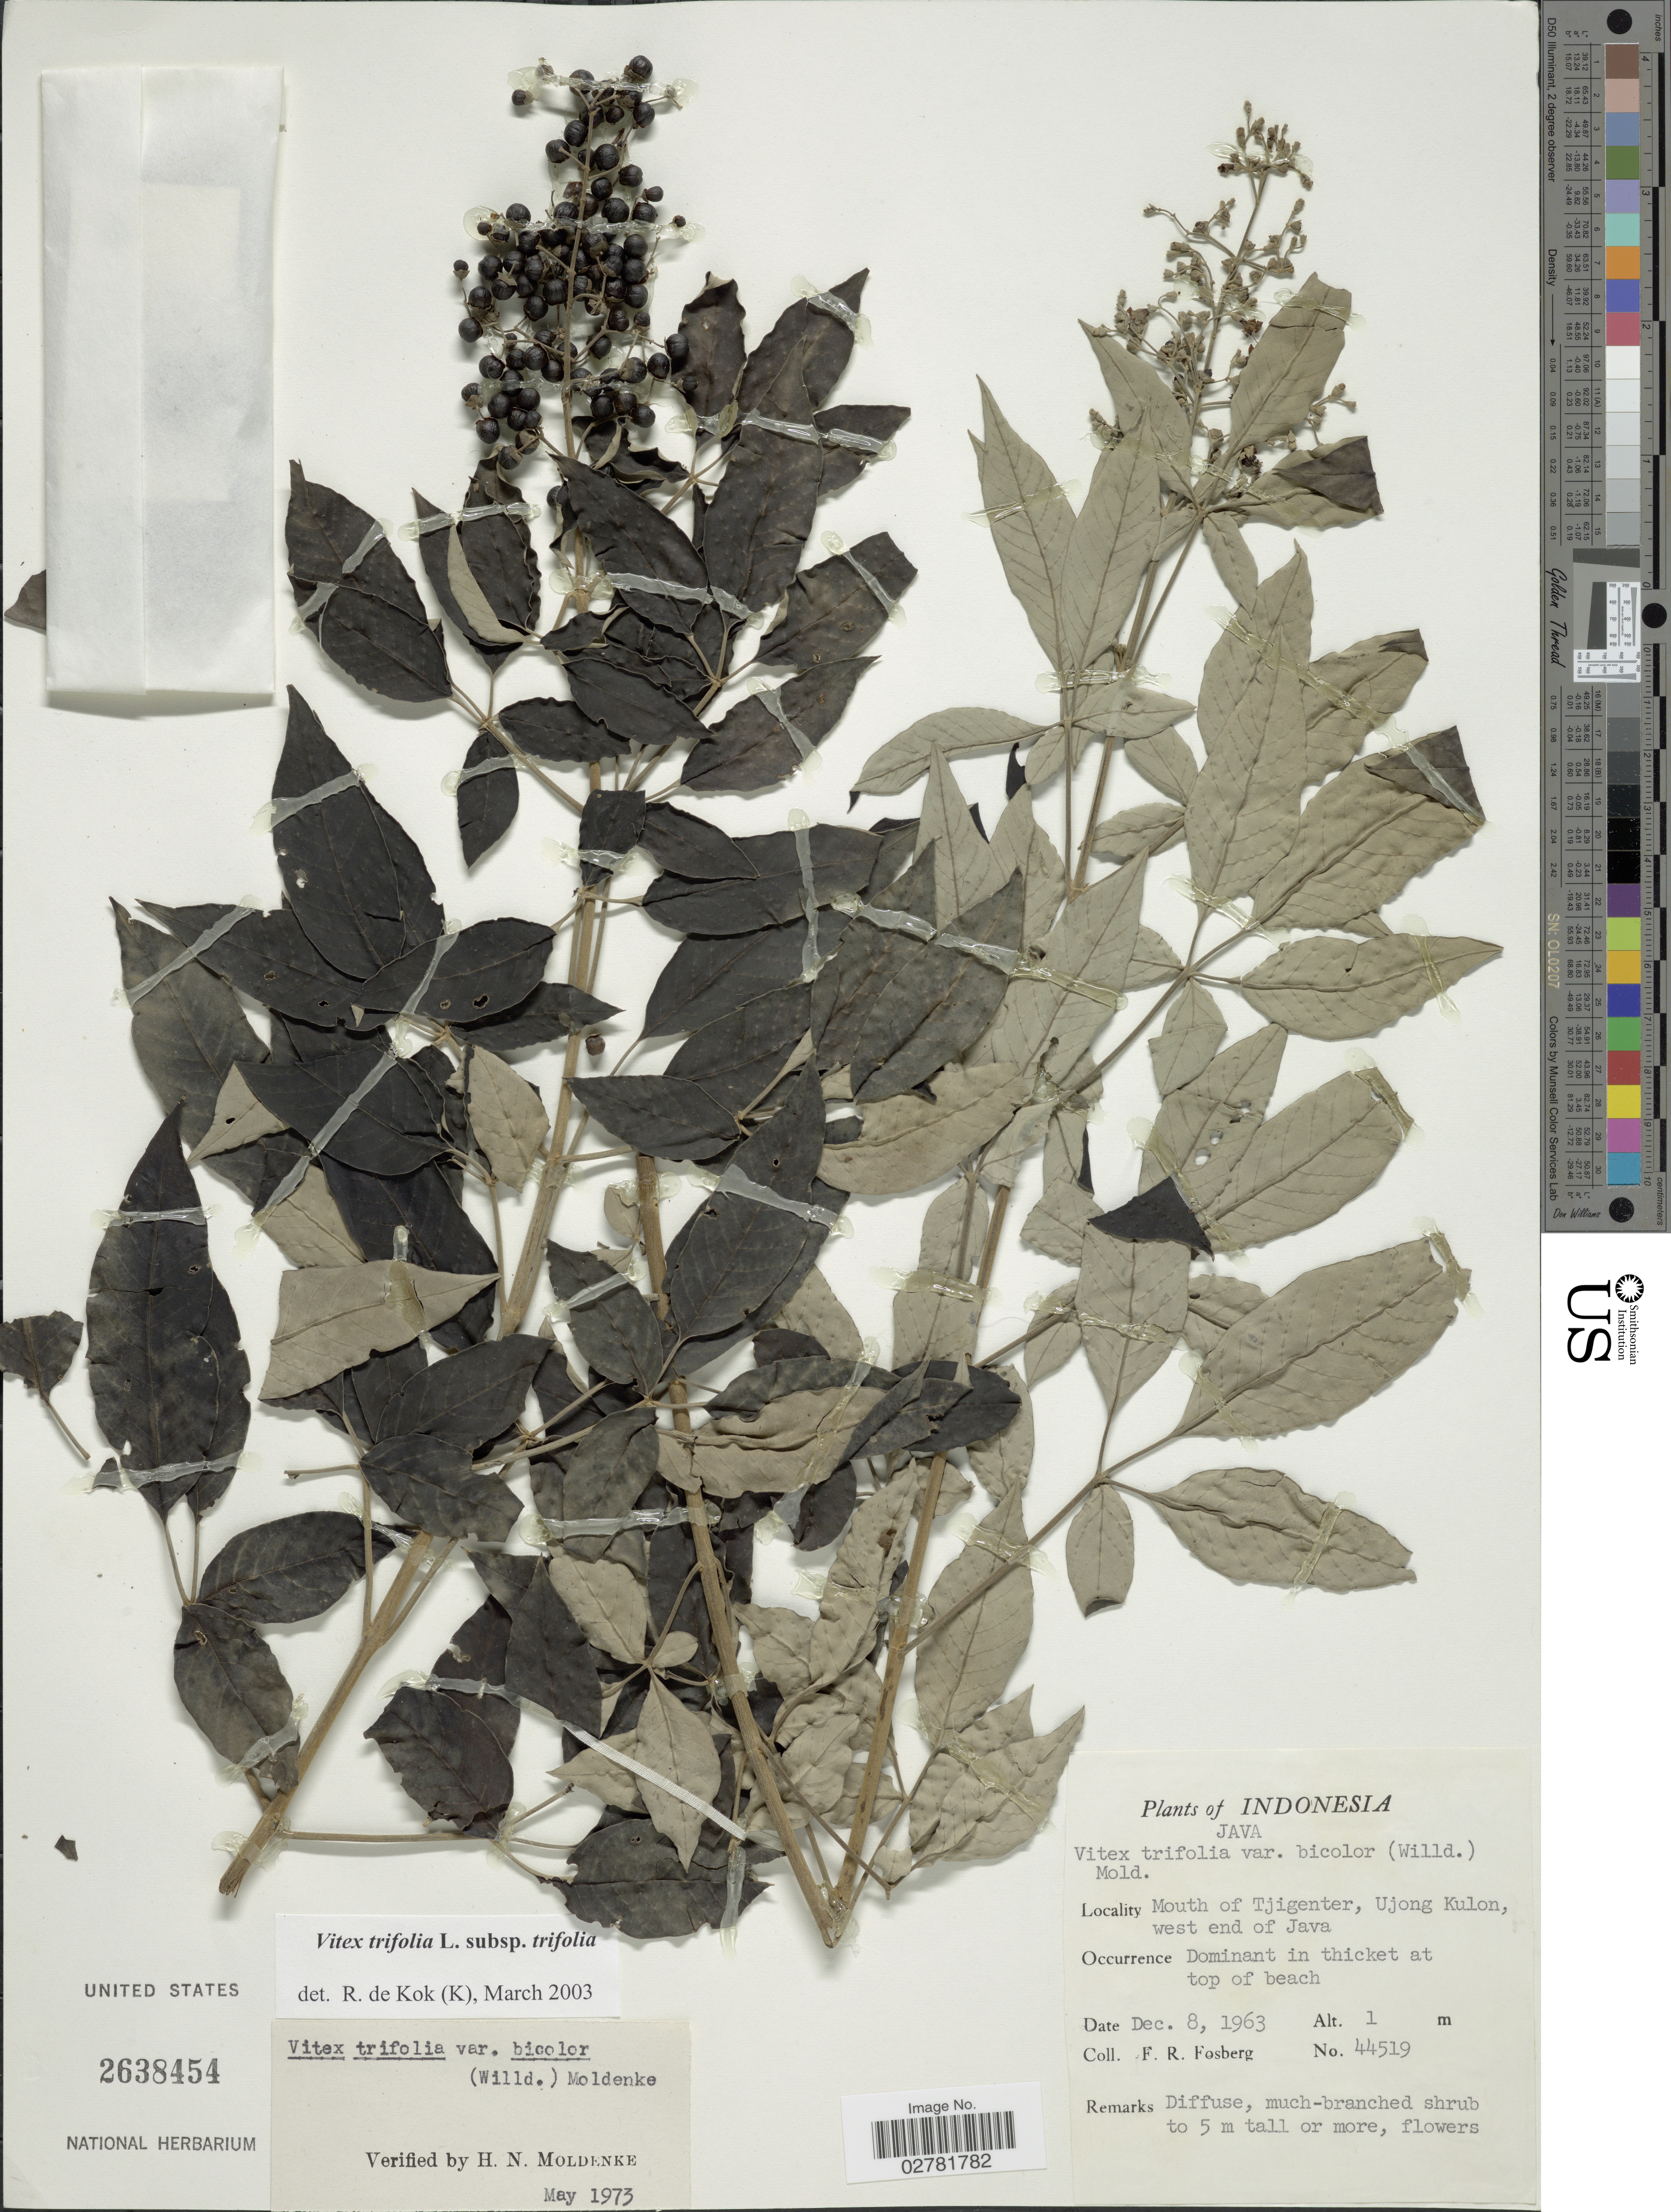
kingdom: Plantae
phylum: Tracheophyta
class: Magnoliopsida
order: Lamiales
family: Lamiaceae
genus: Vitex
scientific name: Vitex trifolia var. trifolia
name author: L.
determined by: Kok, R. de, (K)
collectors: F. R. Fosberg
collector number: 44519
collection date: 1963-12-08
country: Indonesia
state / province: Java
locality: Mouth of Tjigenter, Ujong Kulon, west end of Java.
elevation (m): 1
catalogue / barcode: US 2638454